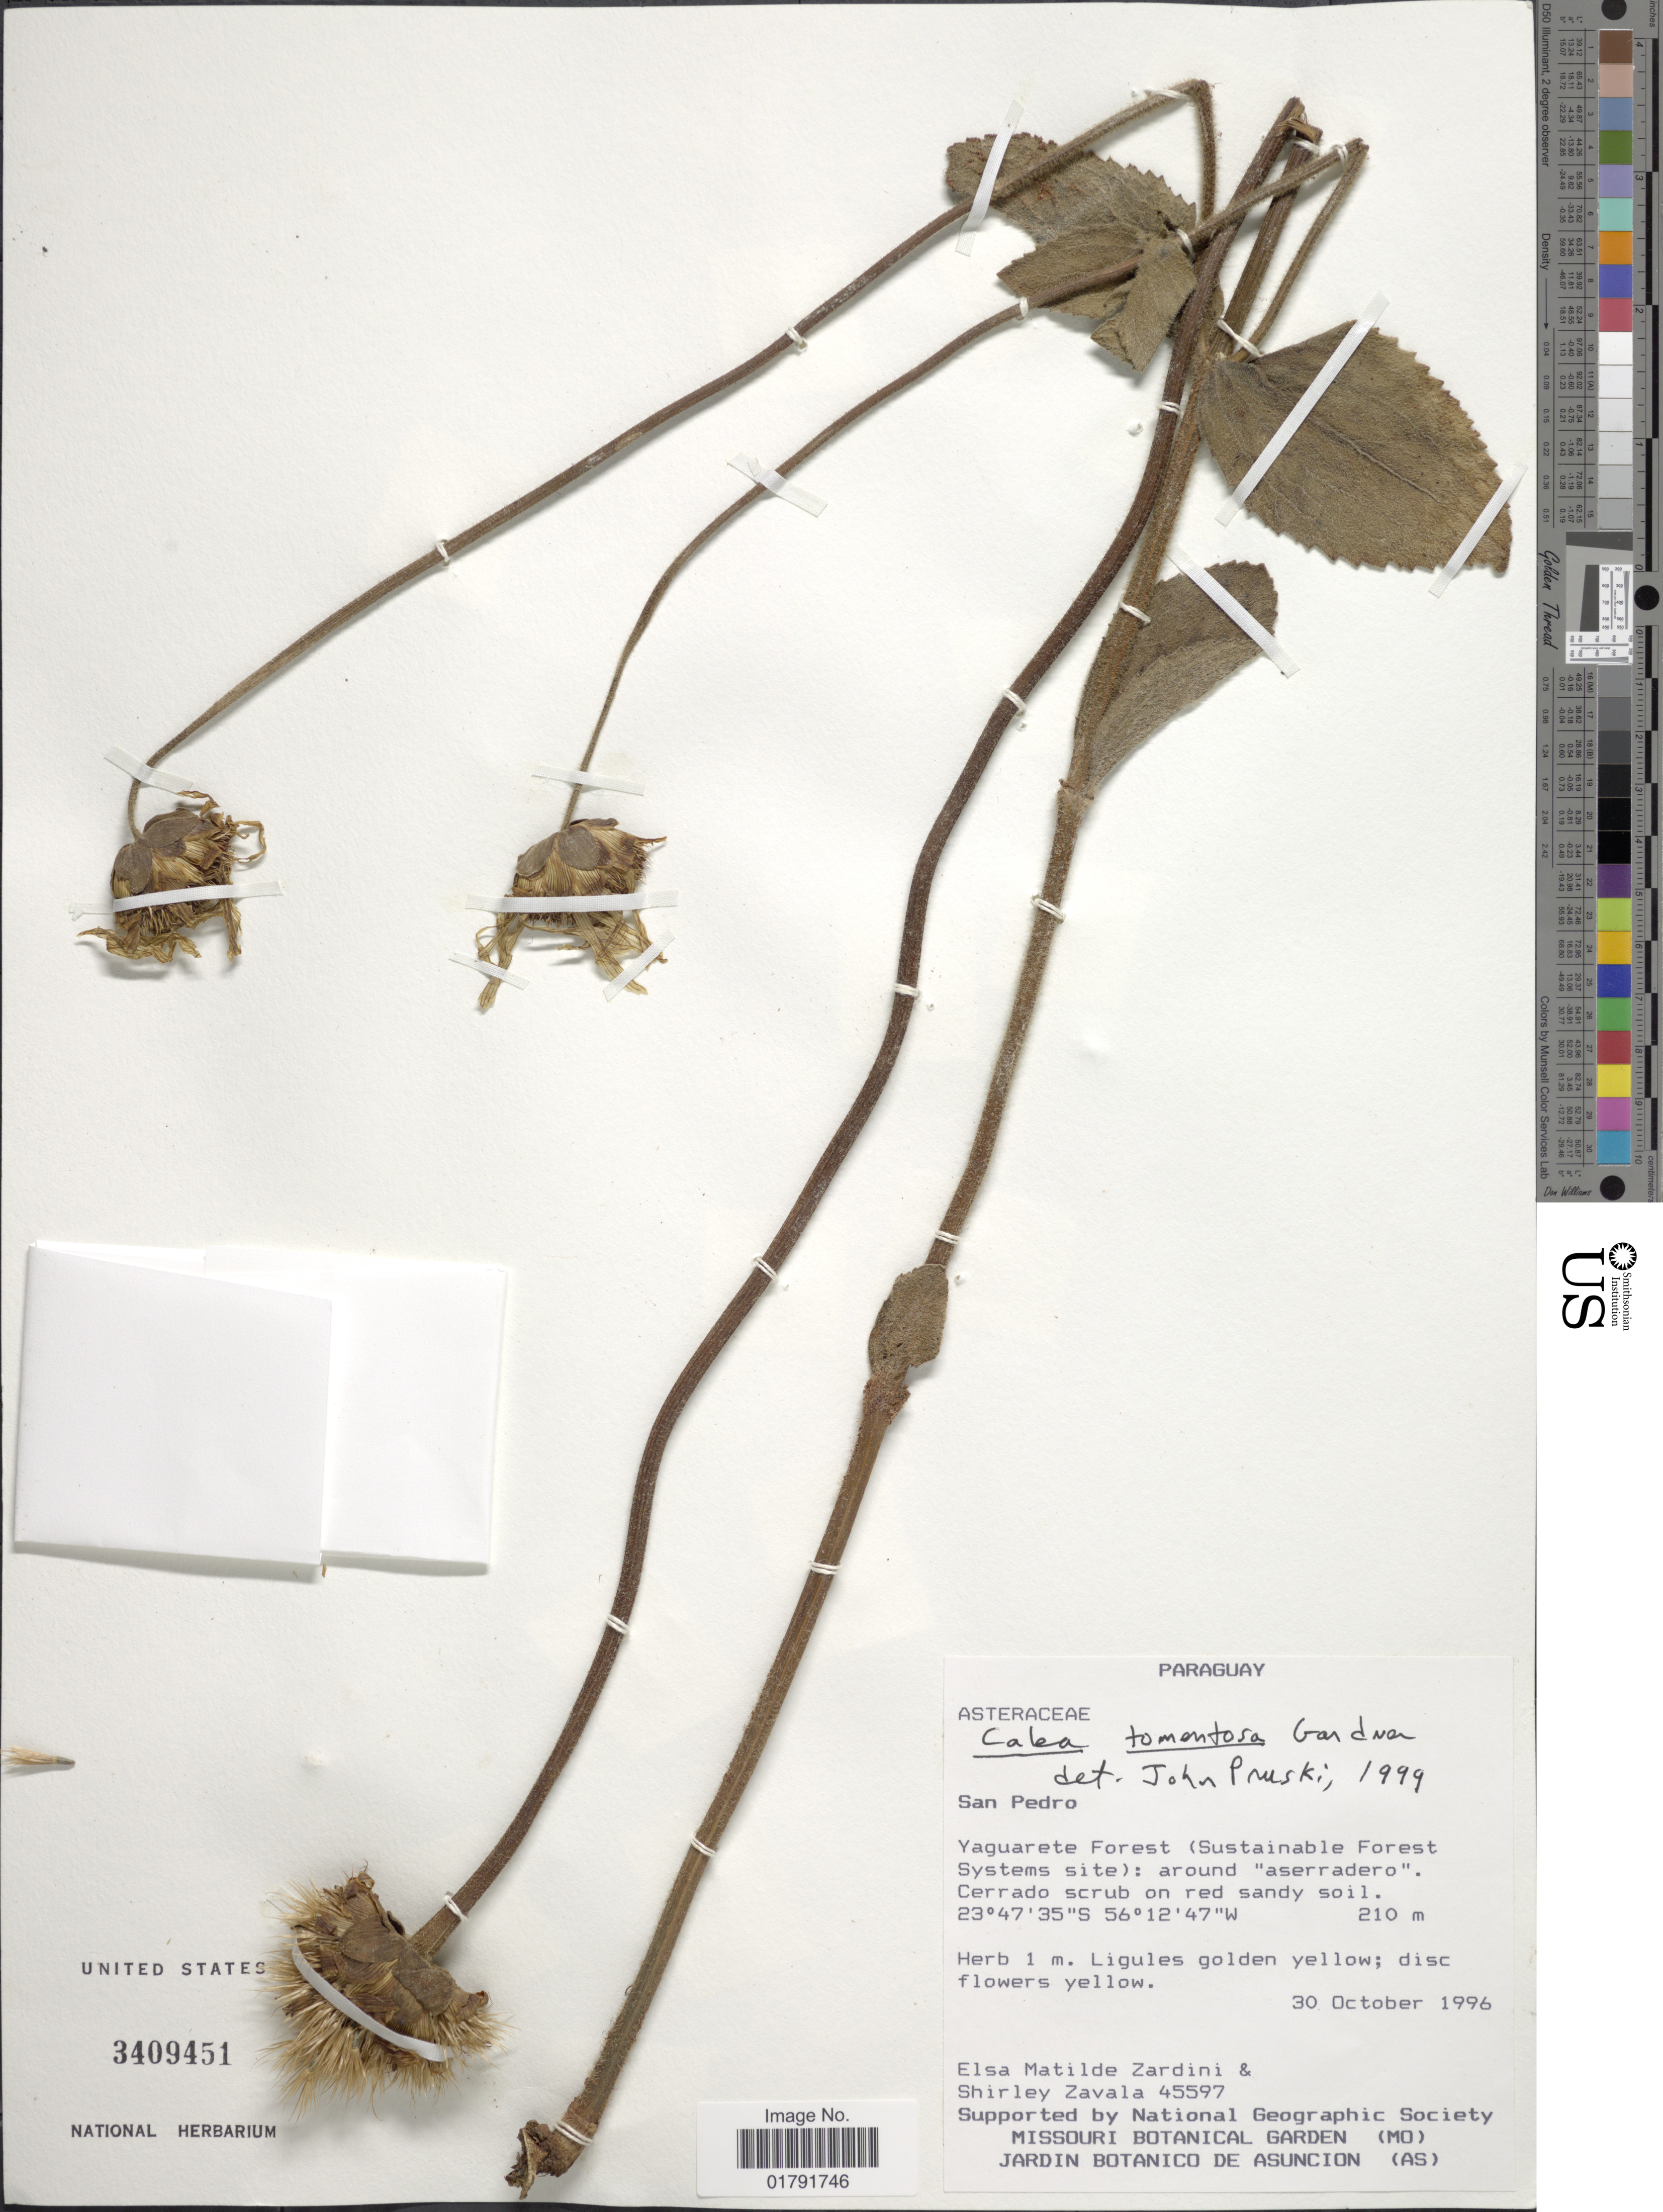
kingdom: Plantae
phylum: Tracheophyta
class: Magnoliopsida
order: Asterales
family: Asteraceae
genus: Calea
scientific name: Calea tomentosa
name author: Gardner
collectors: E. M. Zardini & S. Zavala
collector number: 45597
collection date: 1996-10-30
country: Paraguay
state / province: San Pedro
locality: Yaguarete Forest (Sustainable Forest Systems site): around "aserradero", Cerrado scrub on red sandy soil.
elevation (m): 210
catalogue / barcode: US 3409451